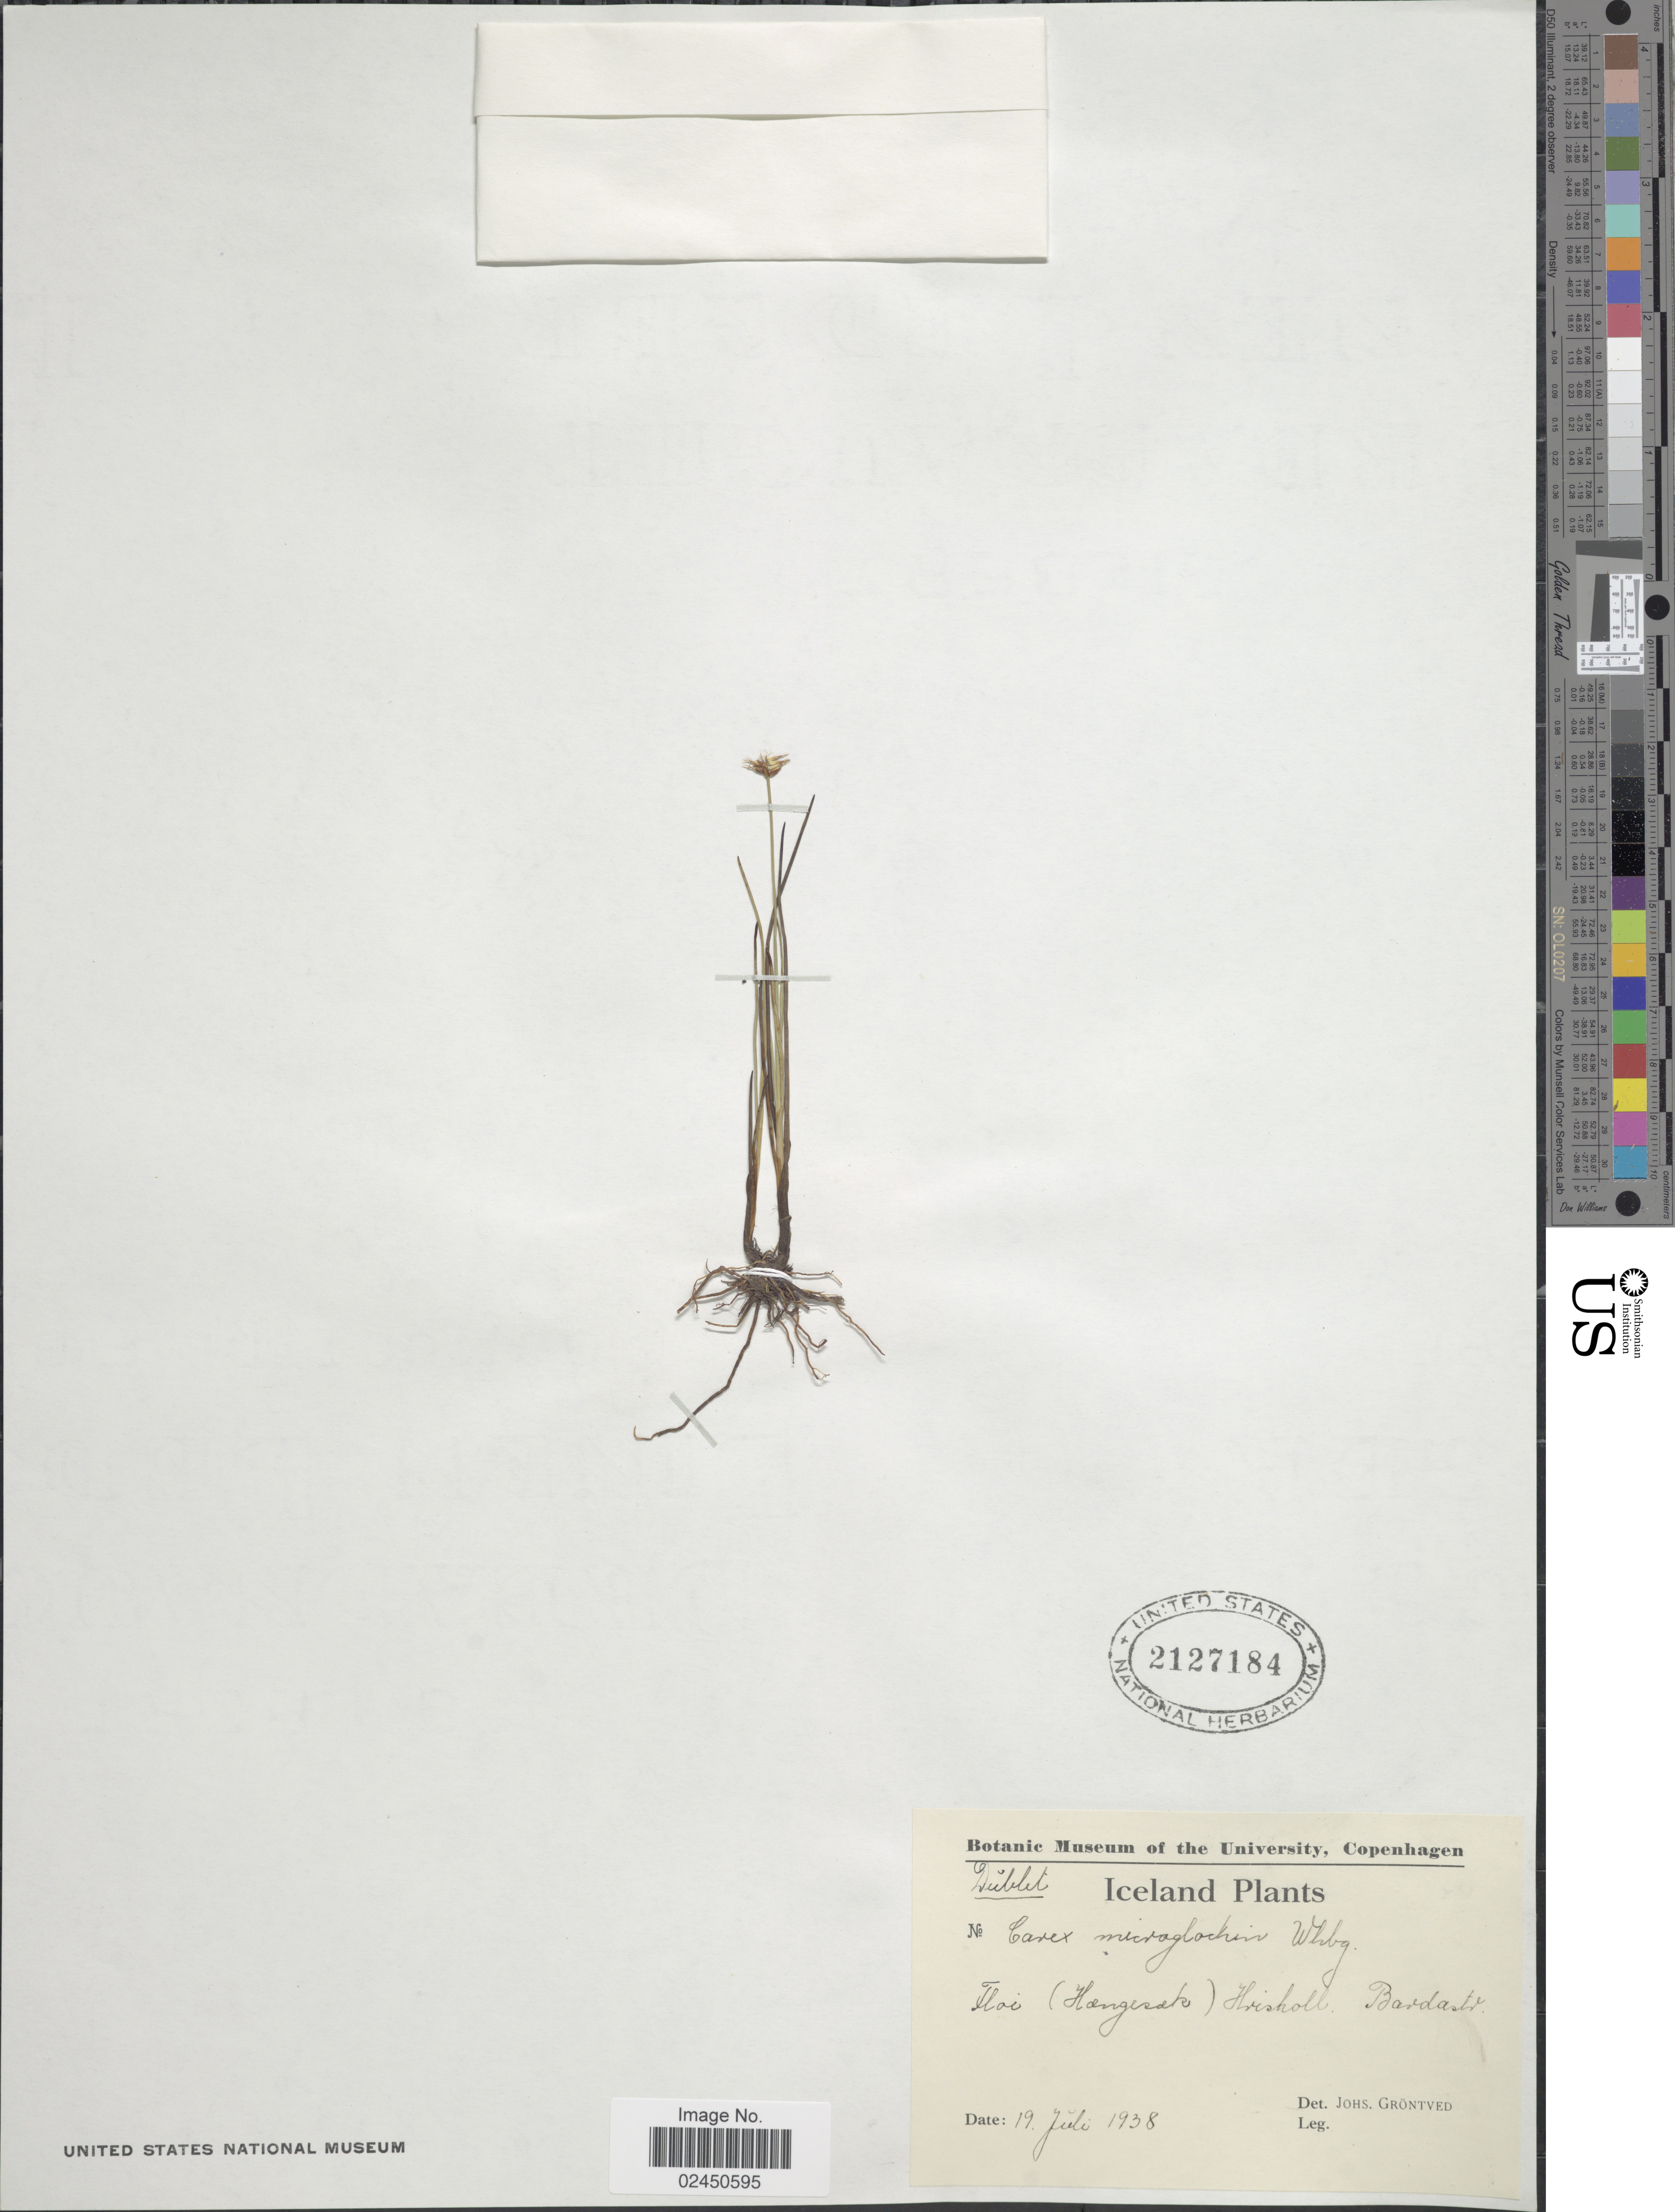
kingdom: Plantae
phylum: Tracheophyta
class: Liliopsida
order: Poales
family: Cyperaceae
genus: Carex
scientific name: Carex microglochin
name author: Wahlenb.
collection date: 1938-07-19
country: Iceland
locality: Hoi (Hangesoeto) Hrisholl. Bardastr [interpreted]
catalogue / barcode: US 2127184